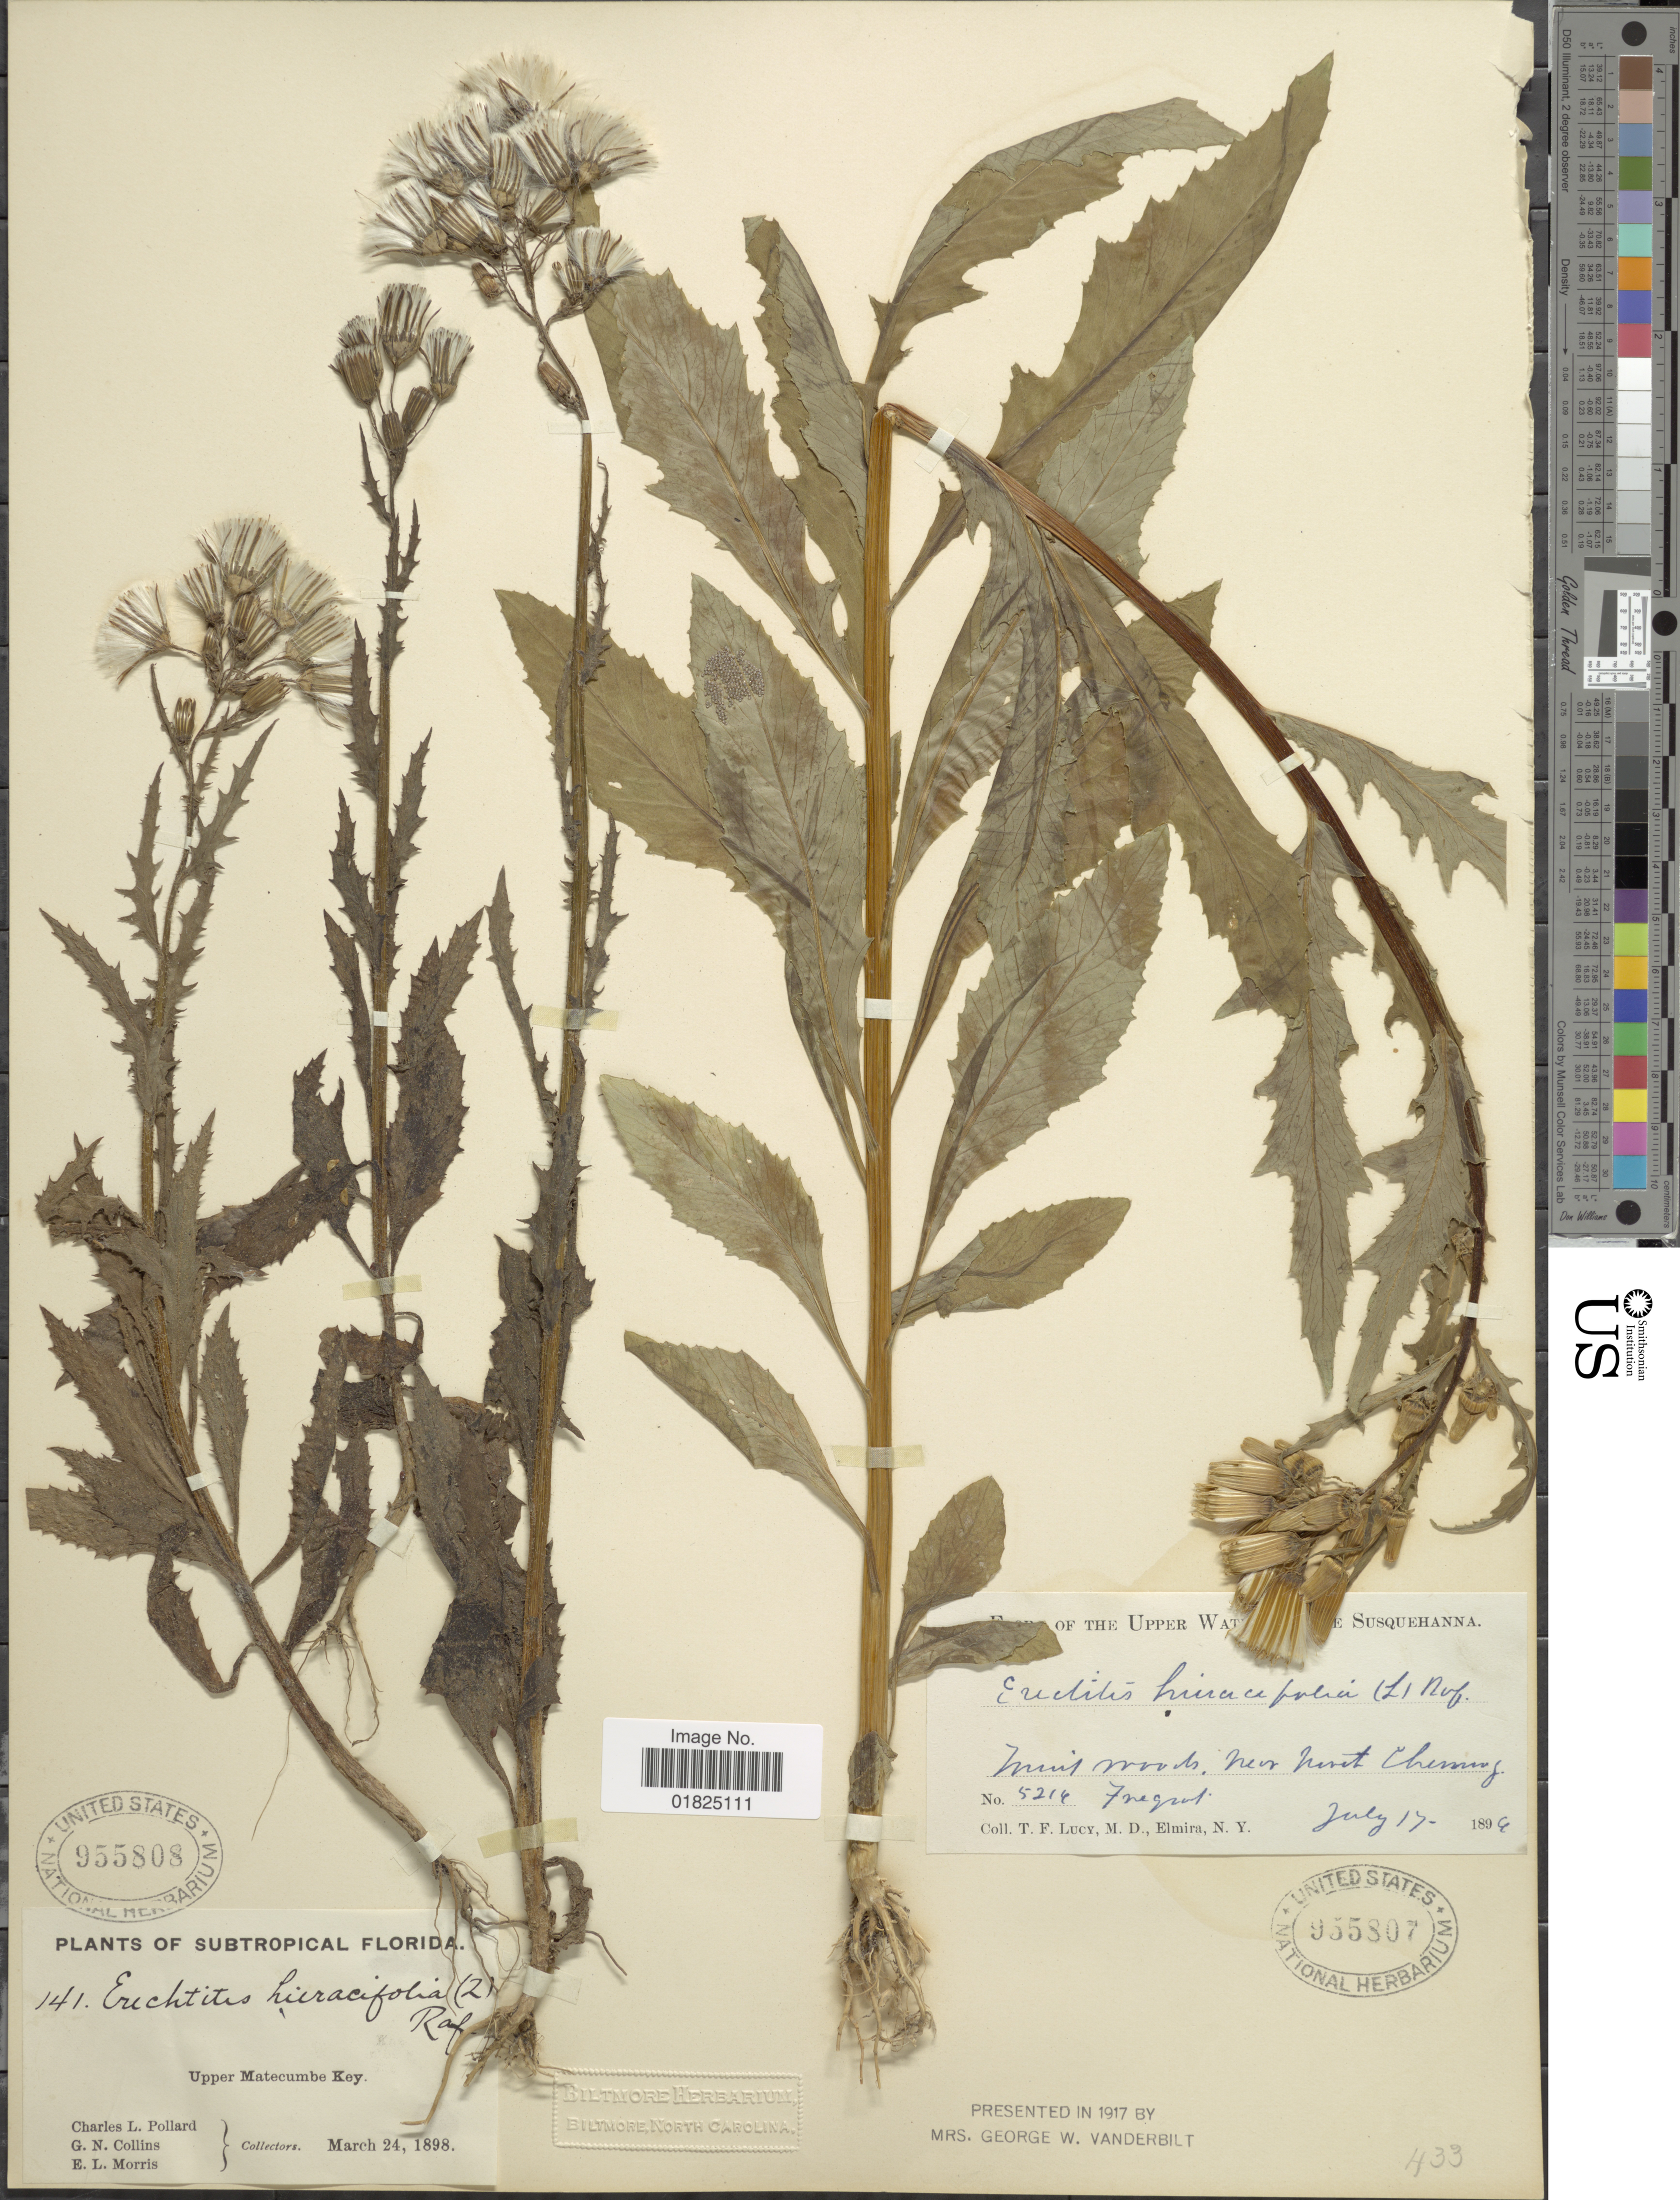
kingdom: Plantae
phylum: Tracheophyta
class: Magnoliopsida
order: Asterales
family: Asteraceae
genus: Erechtites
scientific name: Erechtites hieraciifolius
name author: (L.) Raf. ex DC.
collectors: T. Lucy & M. Elmira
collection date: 1894-07-17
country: United States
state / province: New York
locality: The Upper Waters of the Susquehanna, Moist woods, Near North Chemung.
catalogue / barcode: US 955807-2